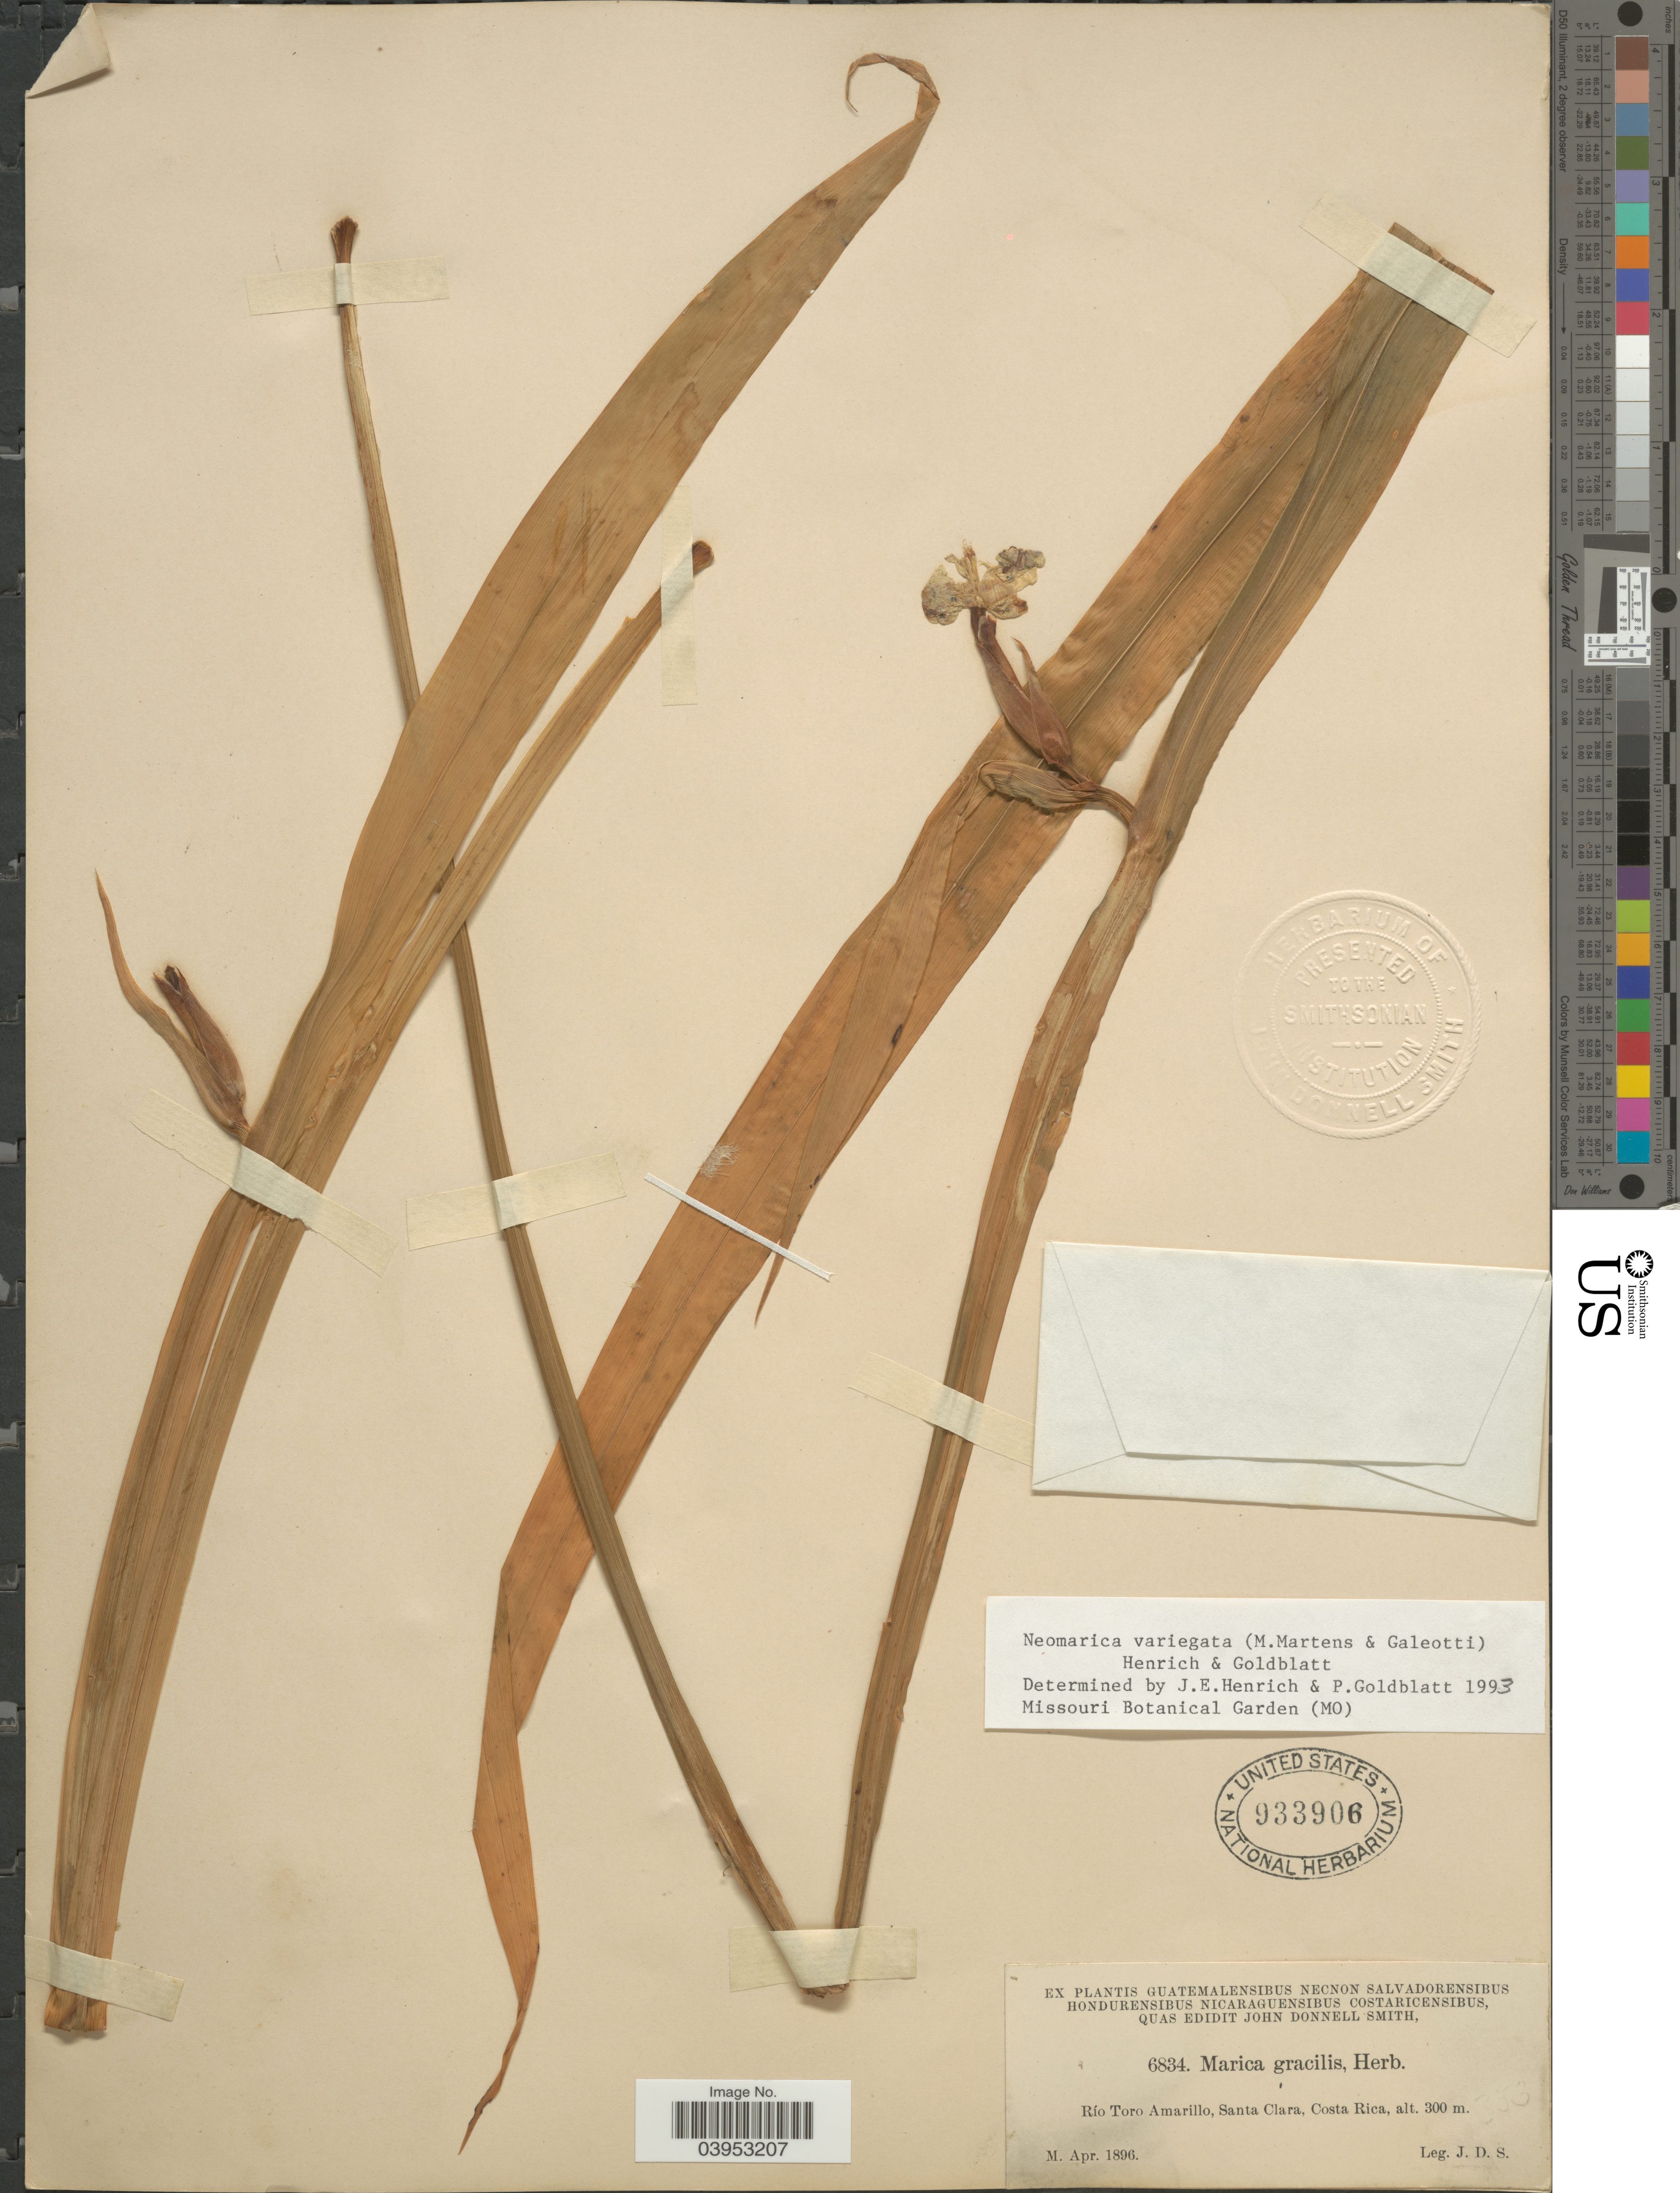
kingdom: Plantae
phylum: Tracheophyta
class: Liliopsida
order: Asparagales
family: Iridaceae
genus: Neomarica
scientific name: Neomarica variegata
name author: (M. Martens & Galeotti) Henrich & Goldblatt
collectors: J. Donnell Smith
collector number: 6834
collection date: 1896-04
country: Costa Rica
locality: Río Toro Amarillo, Santa Clara.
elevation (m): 300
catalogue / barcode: US 933906